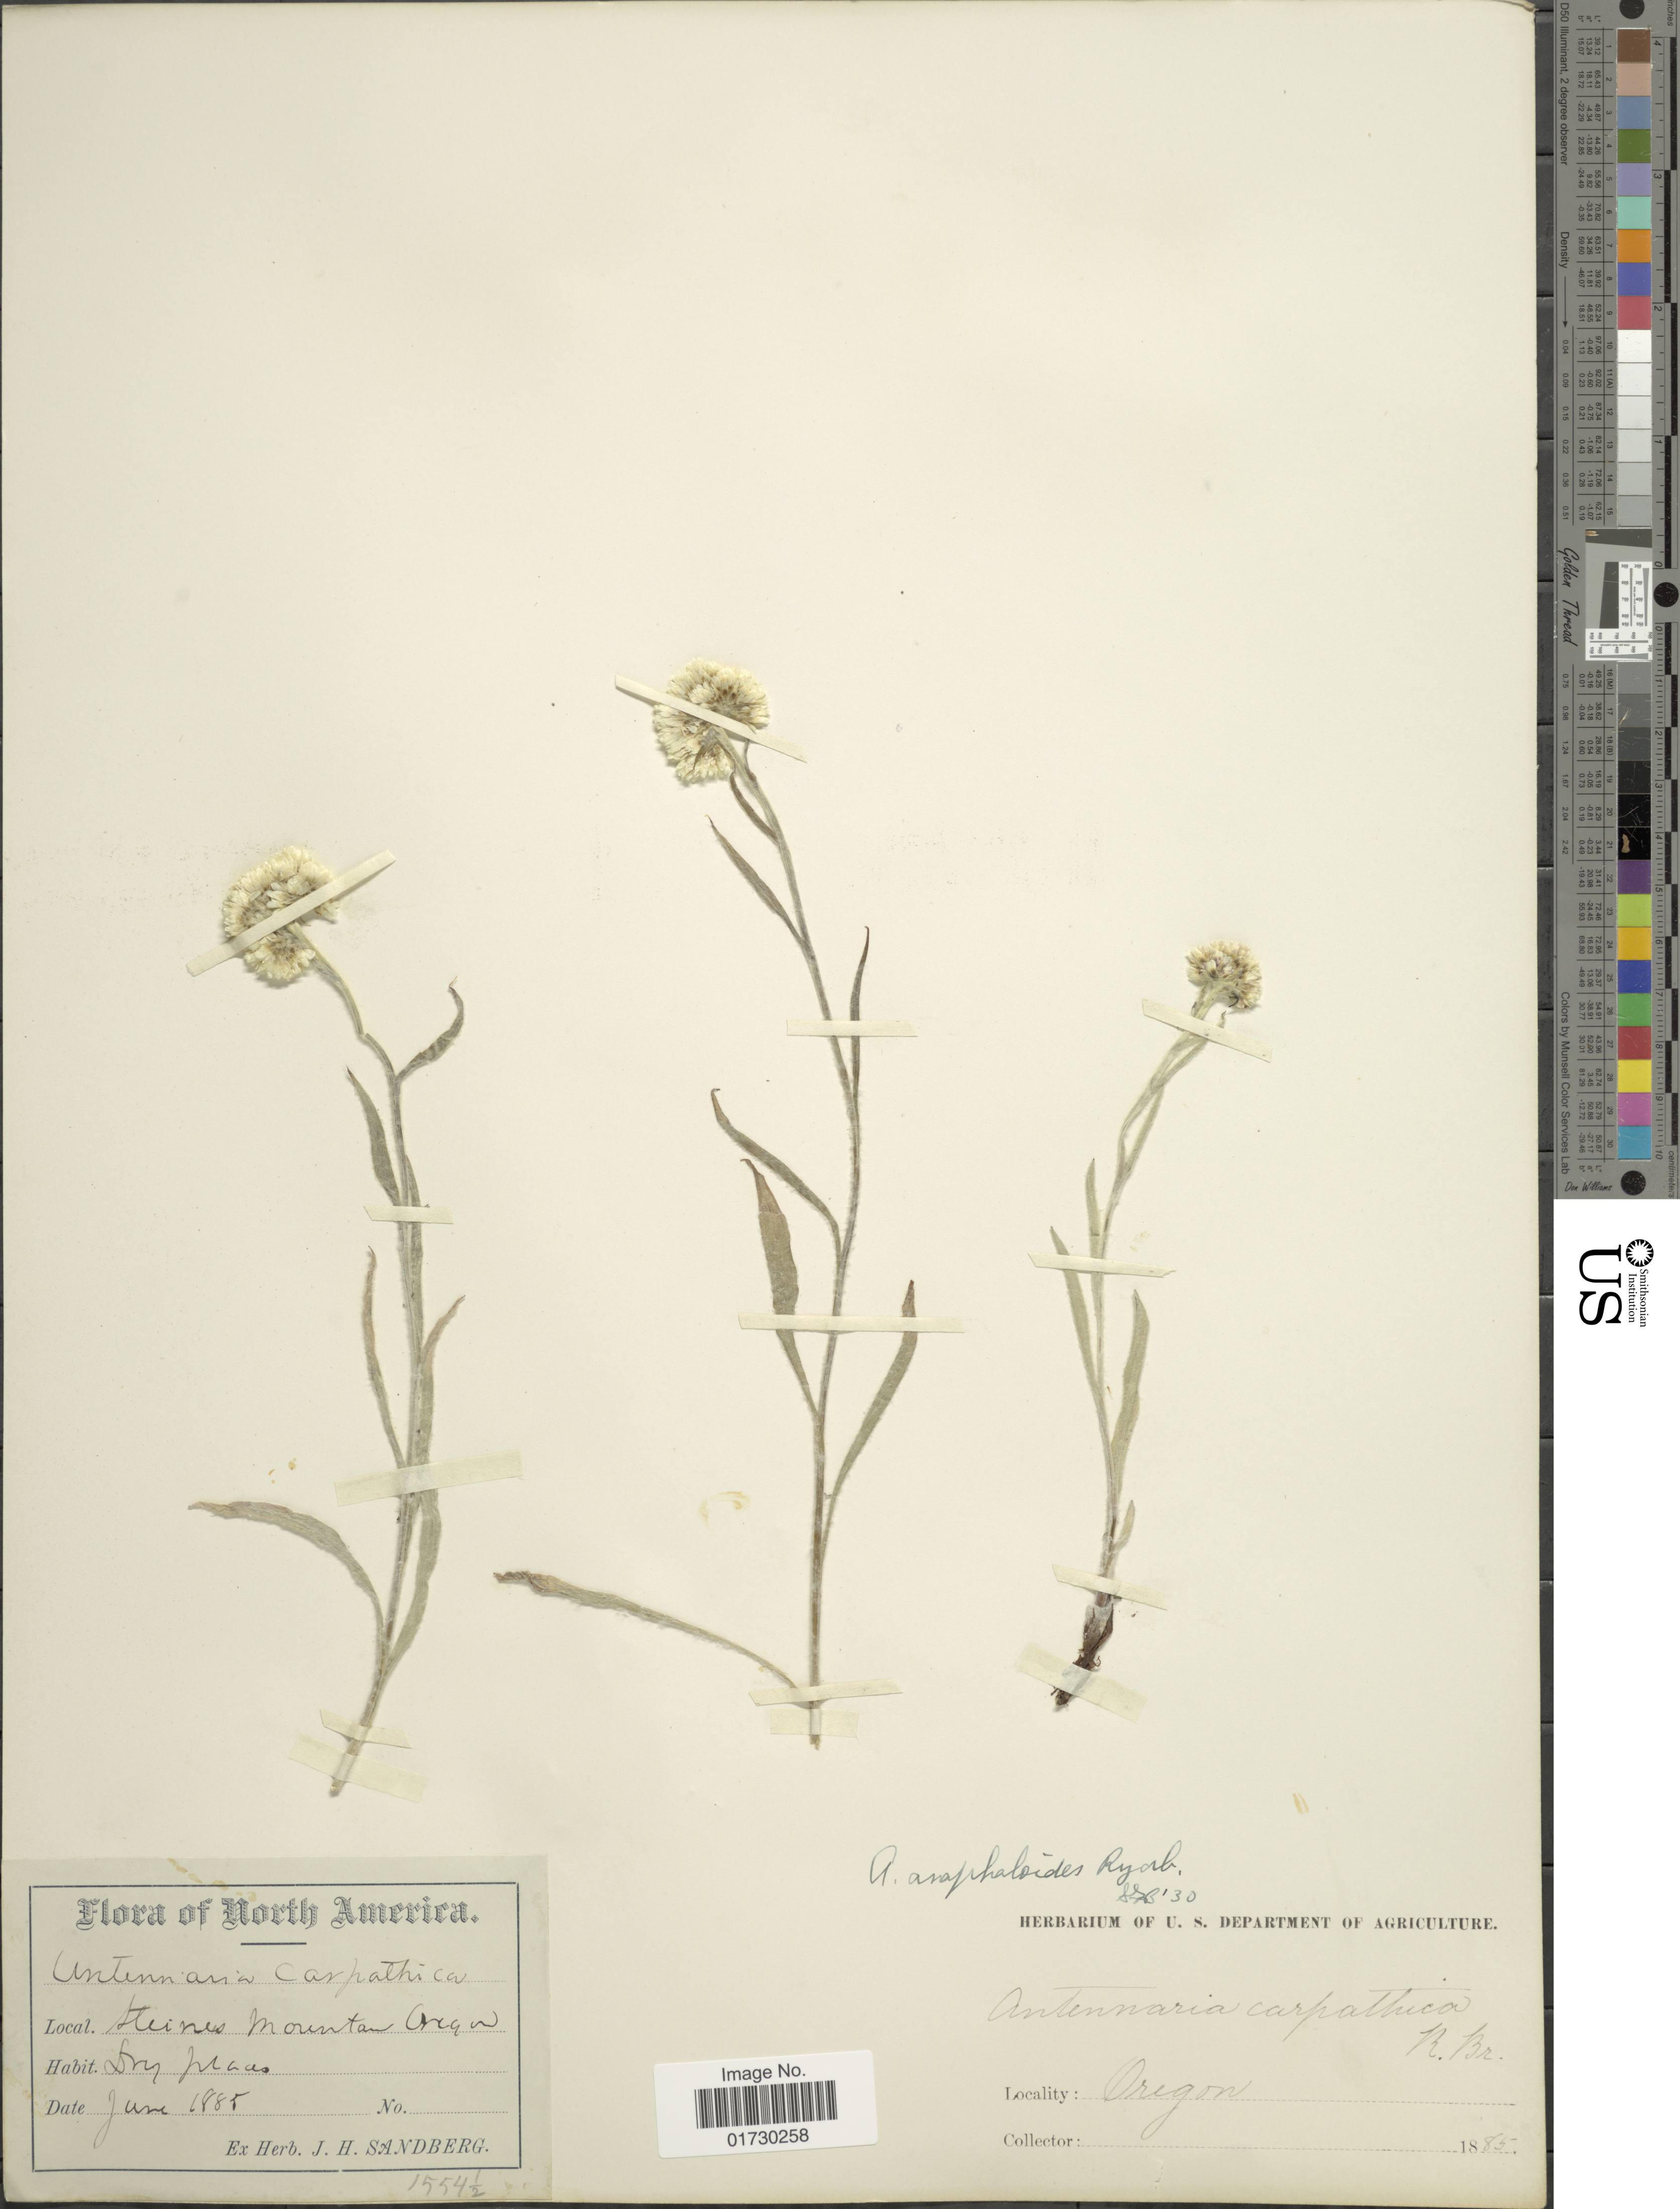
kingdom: Plantae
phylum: Tracheophyta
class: Magnoliopsida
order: Asterales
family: Asteraceae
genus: Antennaria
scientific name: Antennaria anaphaloides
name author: Rydb.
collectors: ex. herb. J. H. Sandberg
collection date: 1885-06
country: United States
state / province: Oregon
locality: Steines Mountain, Oregon